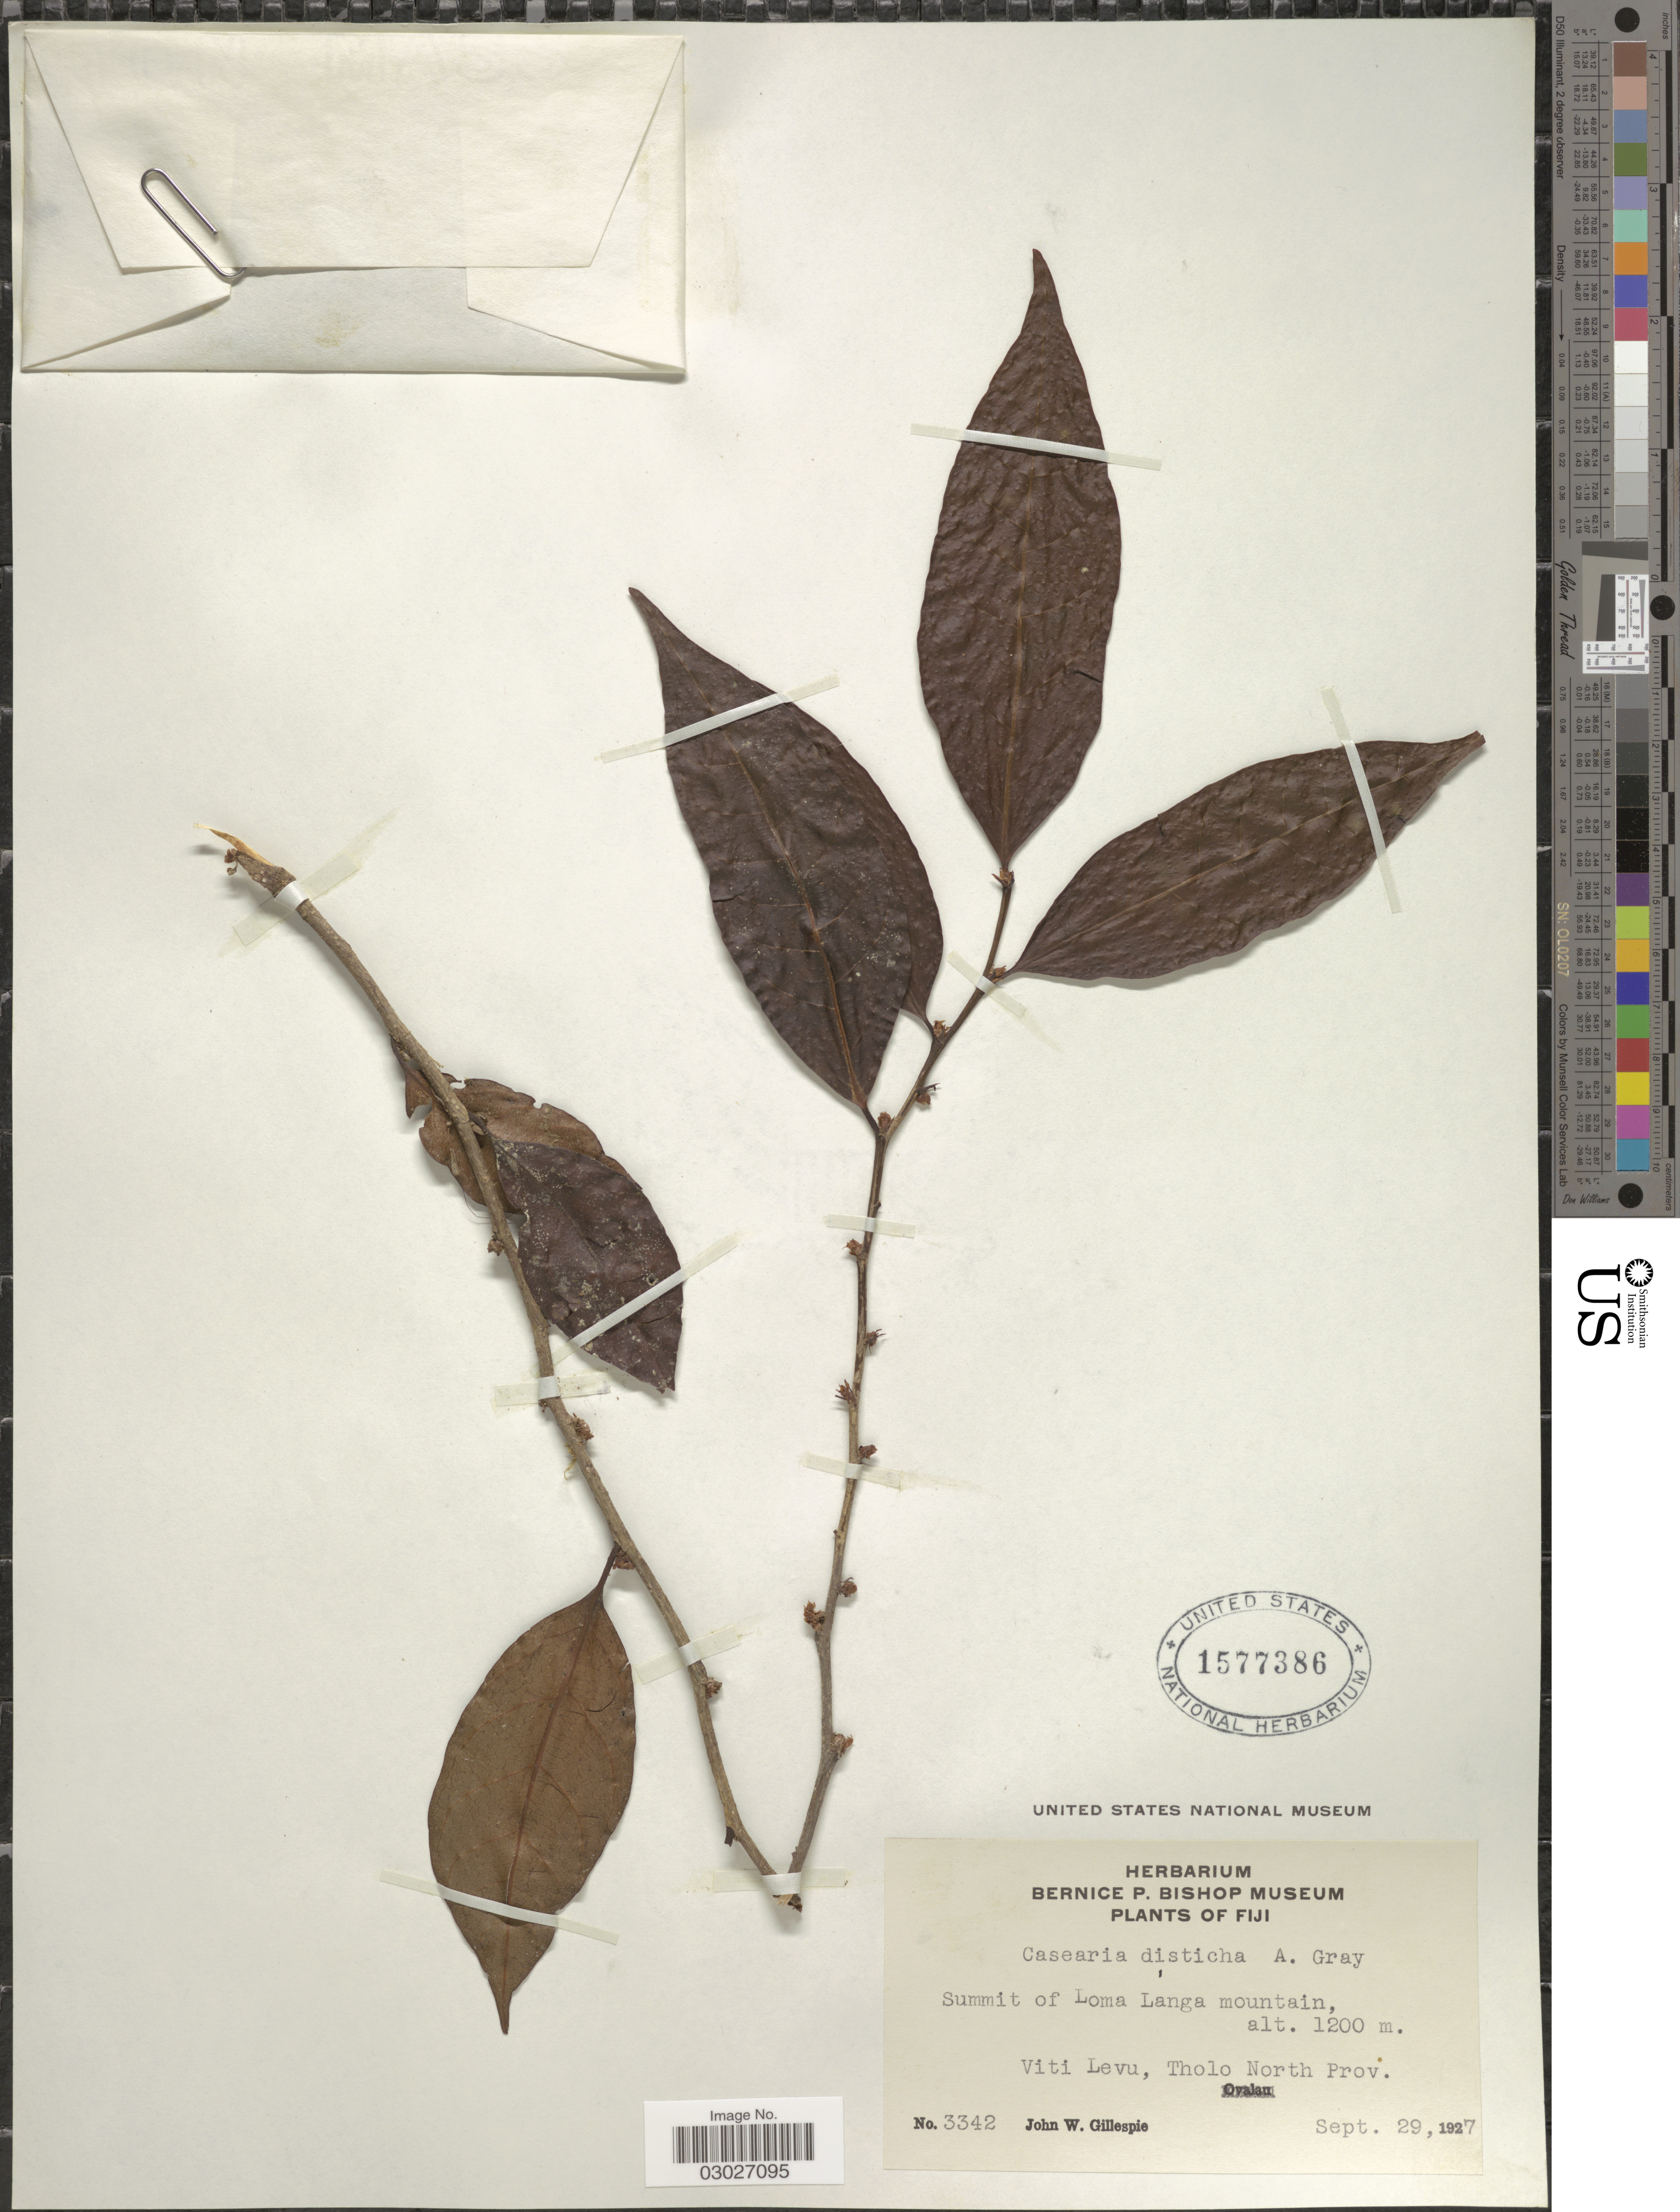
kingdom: Plantae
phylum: Tracheophyta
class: Magnoliopsida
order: Malpighiales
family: Salicaceae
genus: Casearia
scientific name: Casearia disticha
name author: A. Gray in Wilkes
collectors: J. W. Gillespie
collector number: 3342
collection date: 1927-09-29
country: Fiji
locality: Summit of Loma Langa mountain. Viti Levu, Tholo North Prov.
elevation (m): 1200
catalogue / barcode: US 1577386